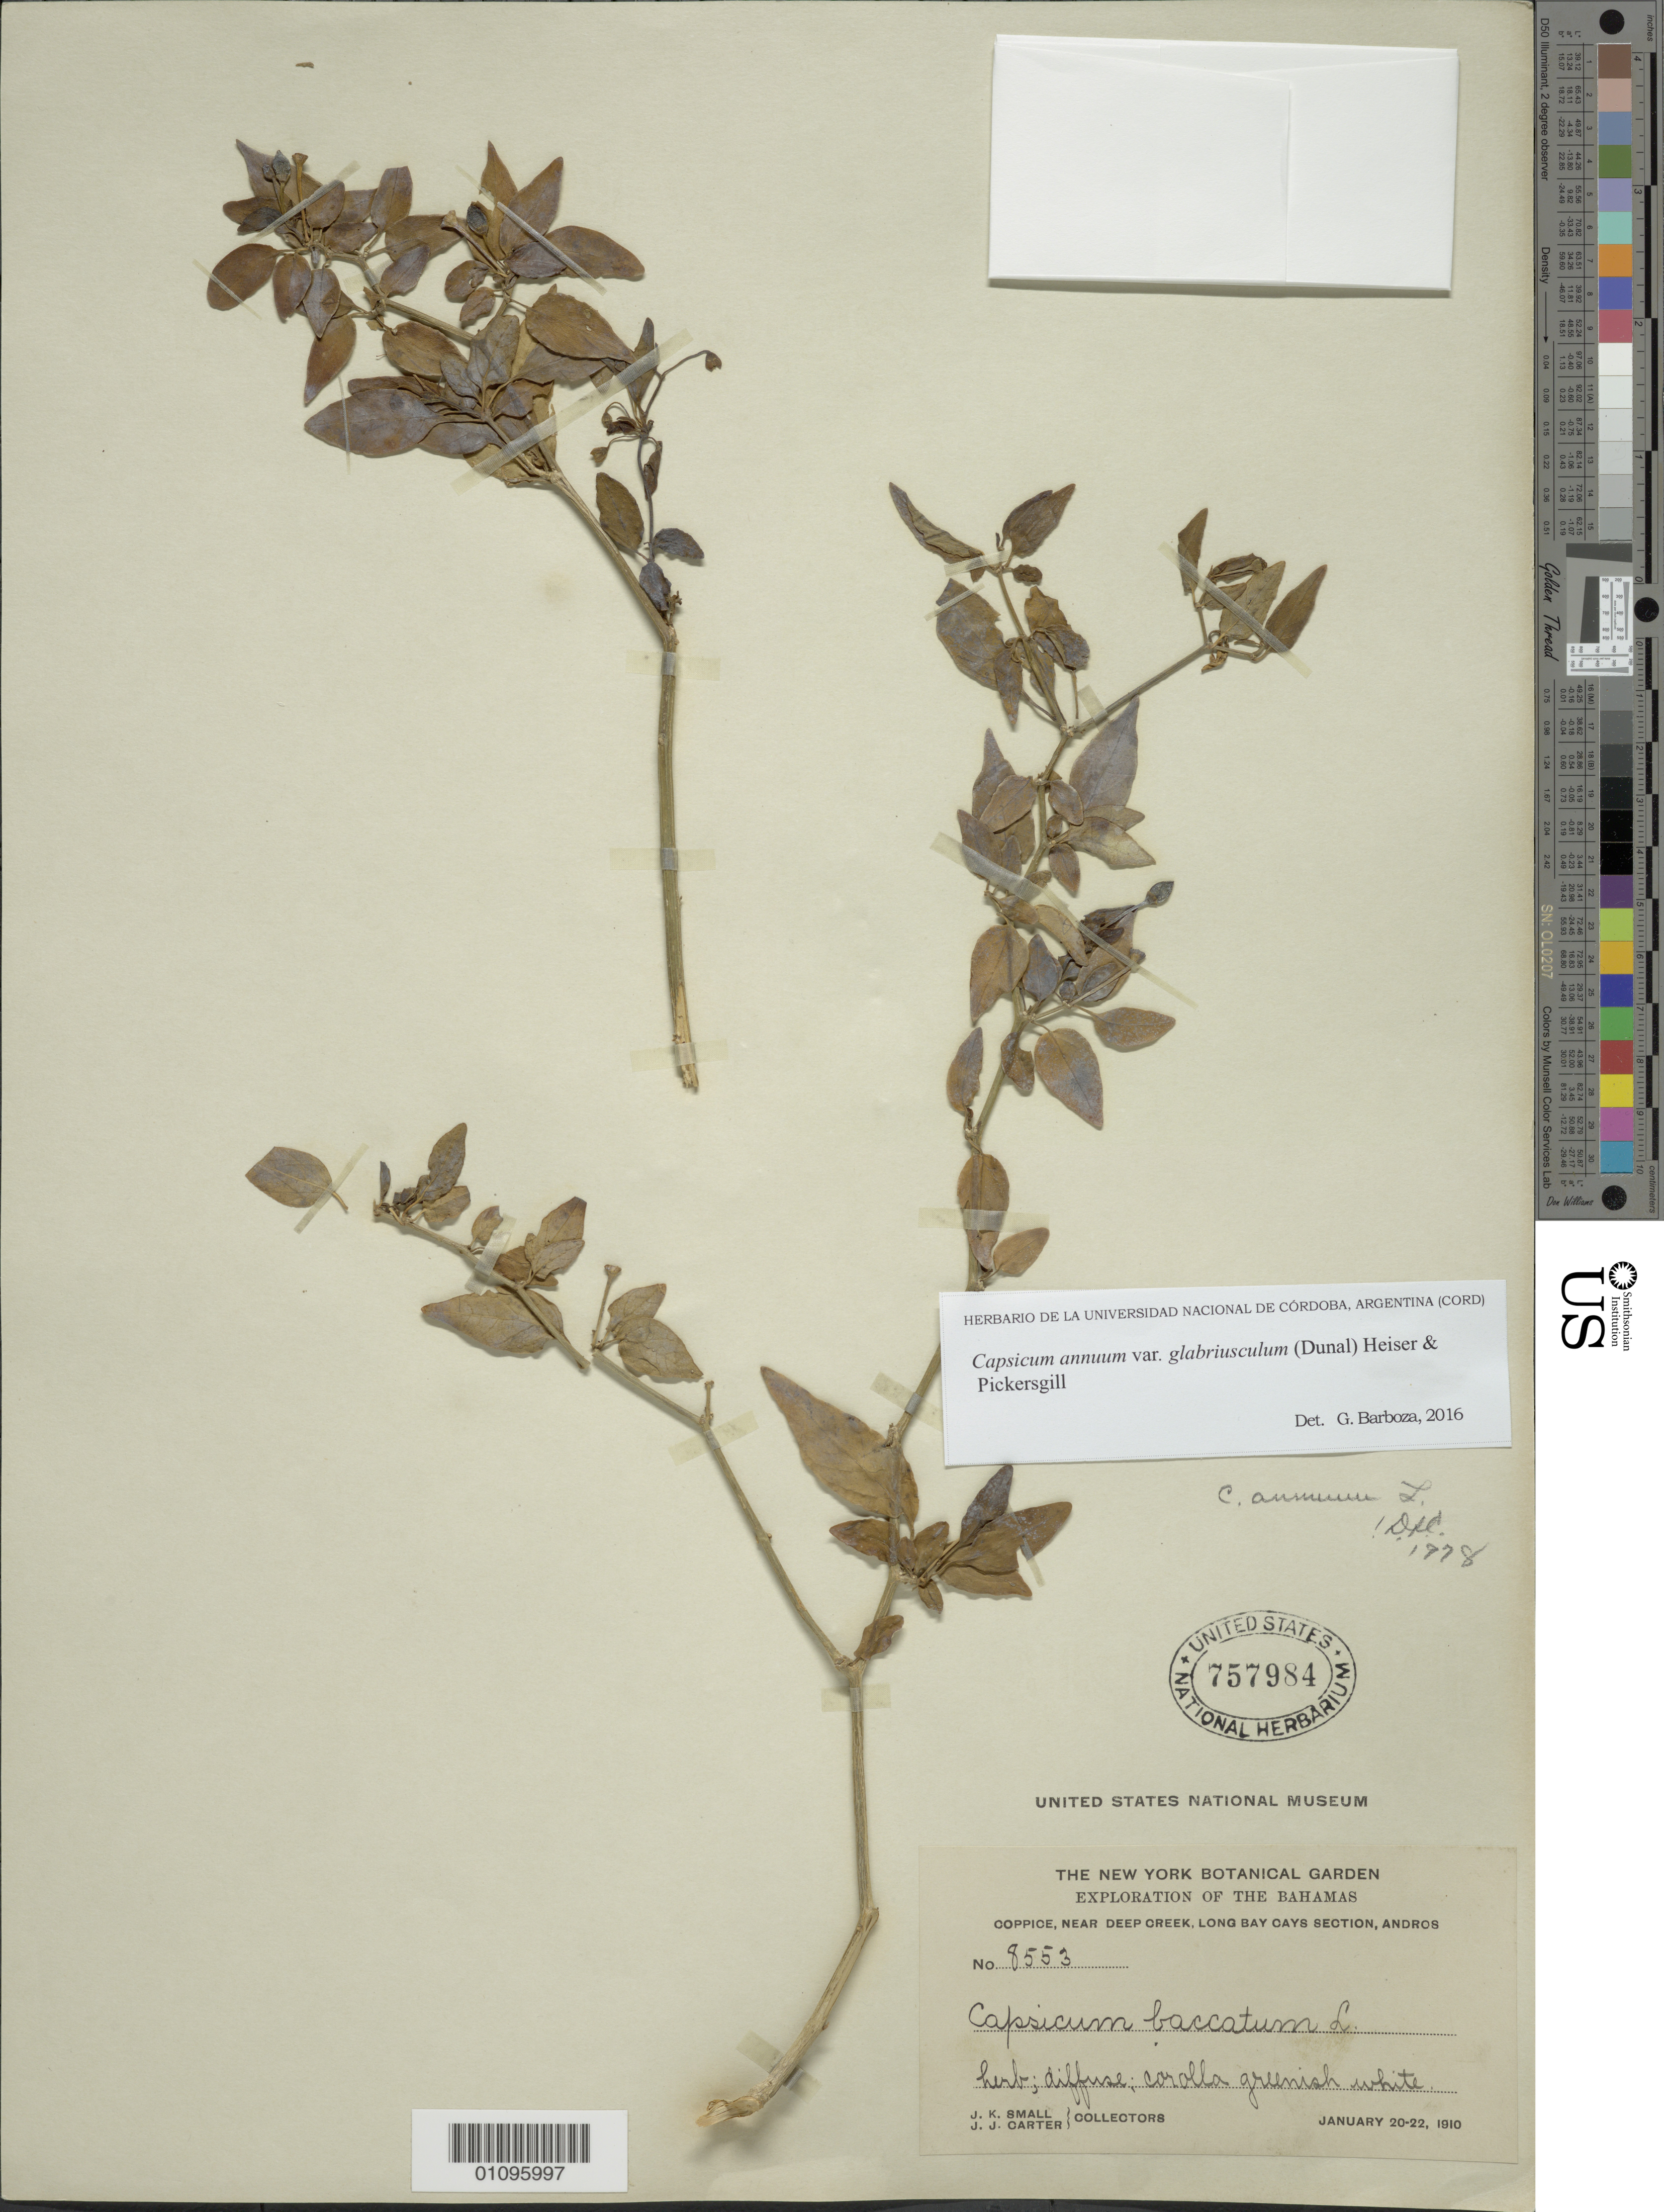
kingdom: Plantae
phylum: Tracheophyta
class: Magnoliopsida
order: Solanales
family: Solanaceae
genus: Capsicum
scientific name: Capsicum annuum var. glabriusculum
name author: (Dunal) Heiser & Pickersgill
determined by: Barboza, G. E., (CORD), Museo Botanico - Cordoba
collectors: J. K. Small & J. J. Carter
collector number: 8553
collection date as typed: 20 Jan 1910 to 22 Jan 1910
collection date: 1910-01-20/1910-01-22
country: Bahamas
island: Andros I.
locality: Deep Creek, Long Bay Cays section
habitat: Coppice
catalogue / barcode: US 757984